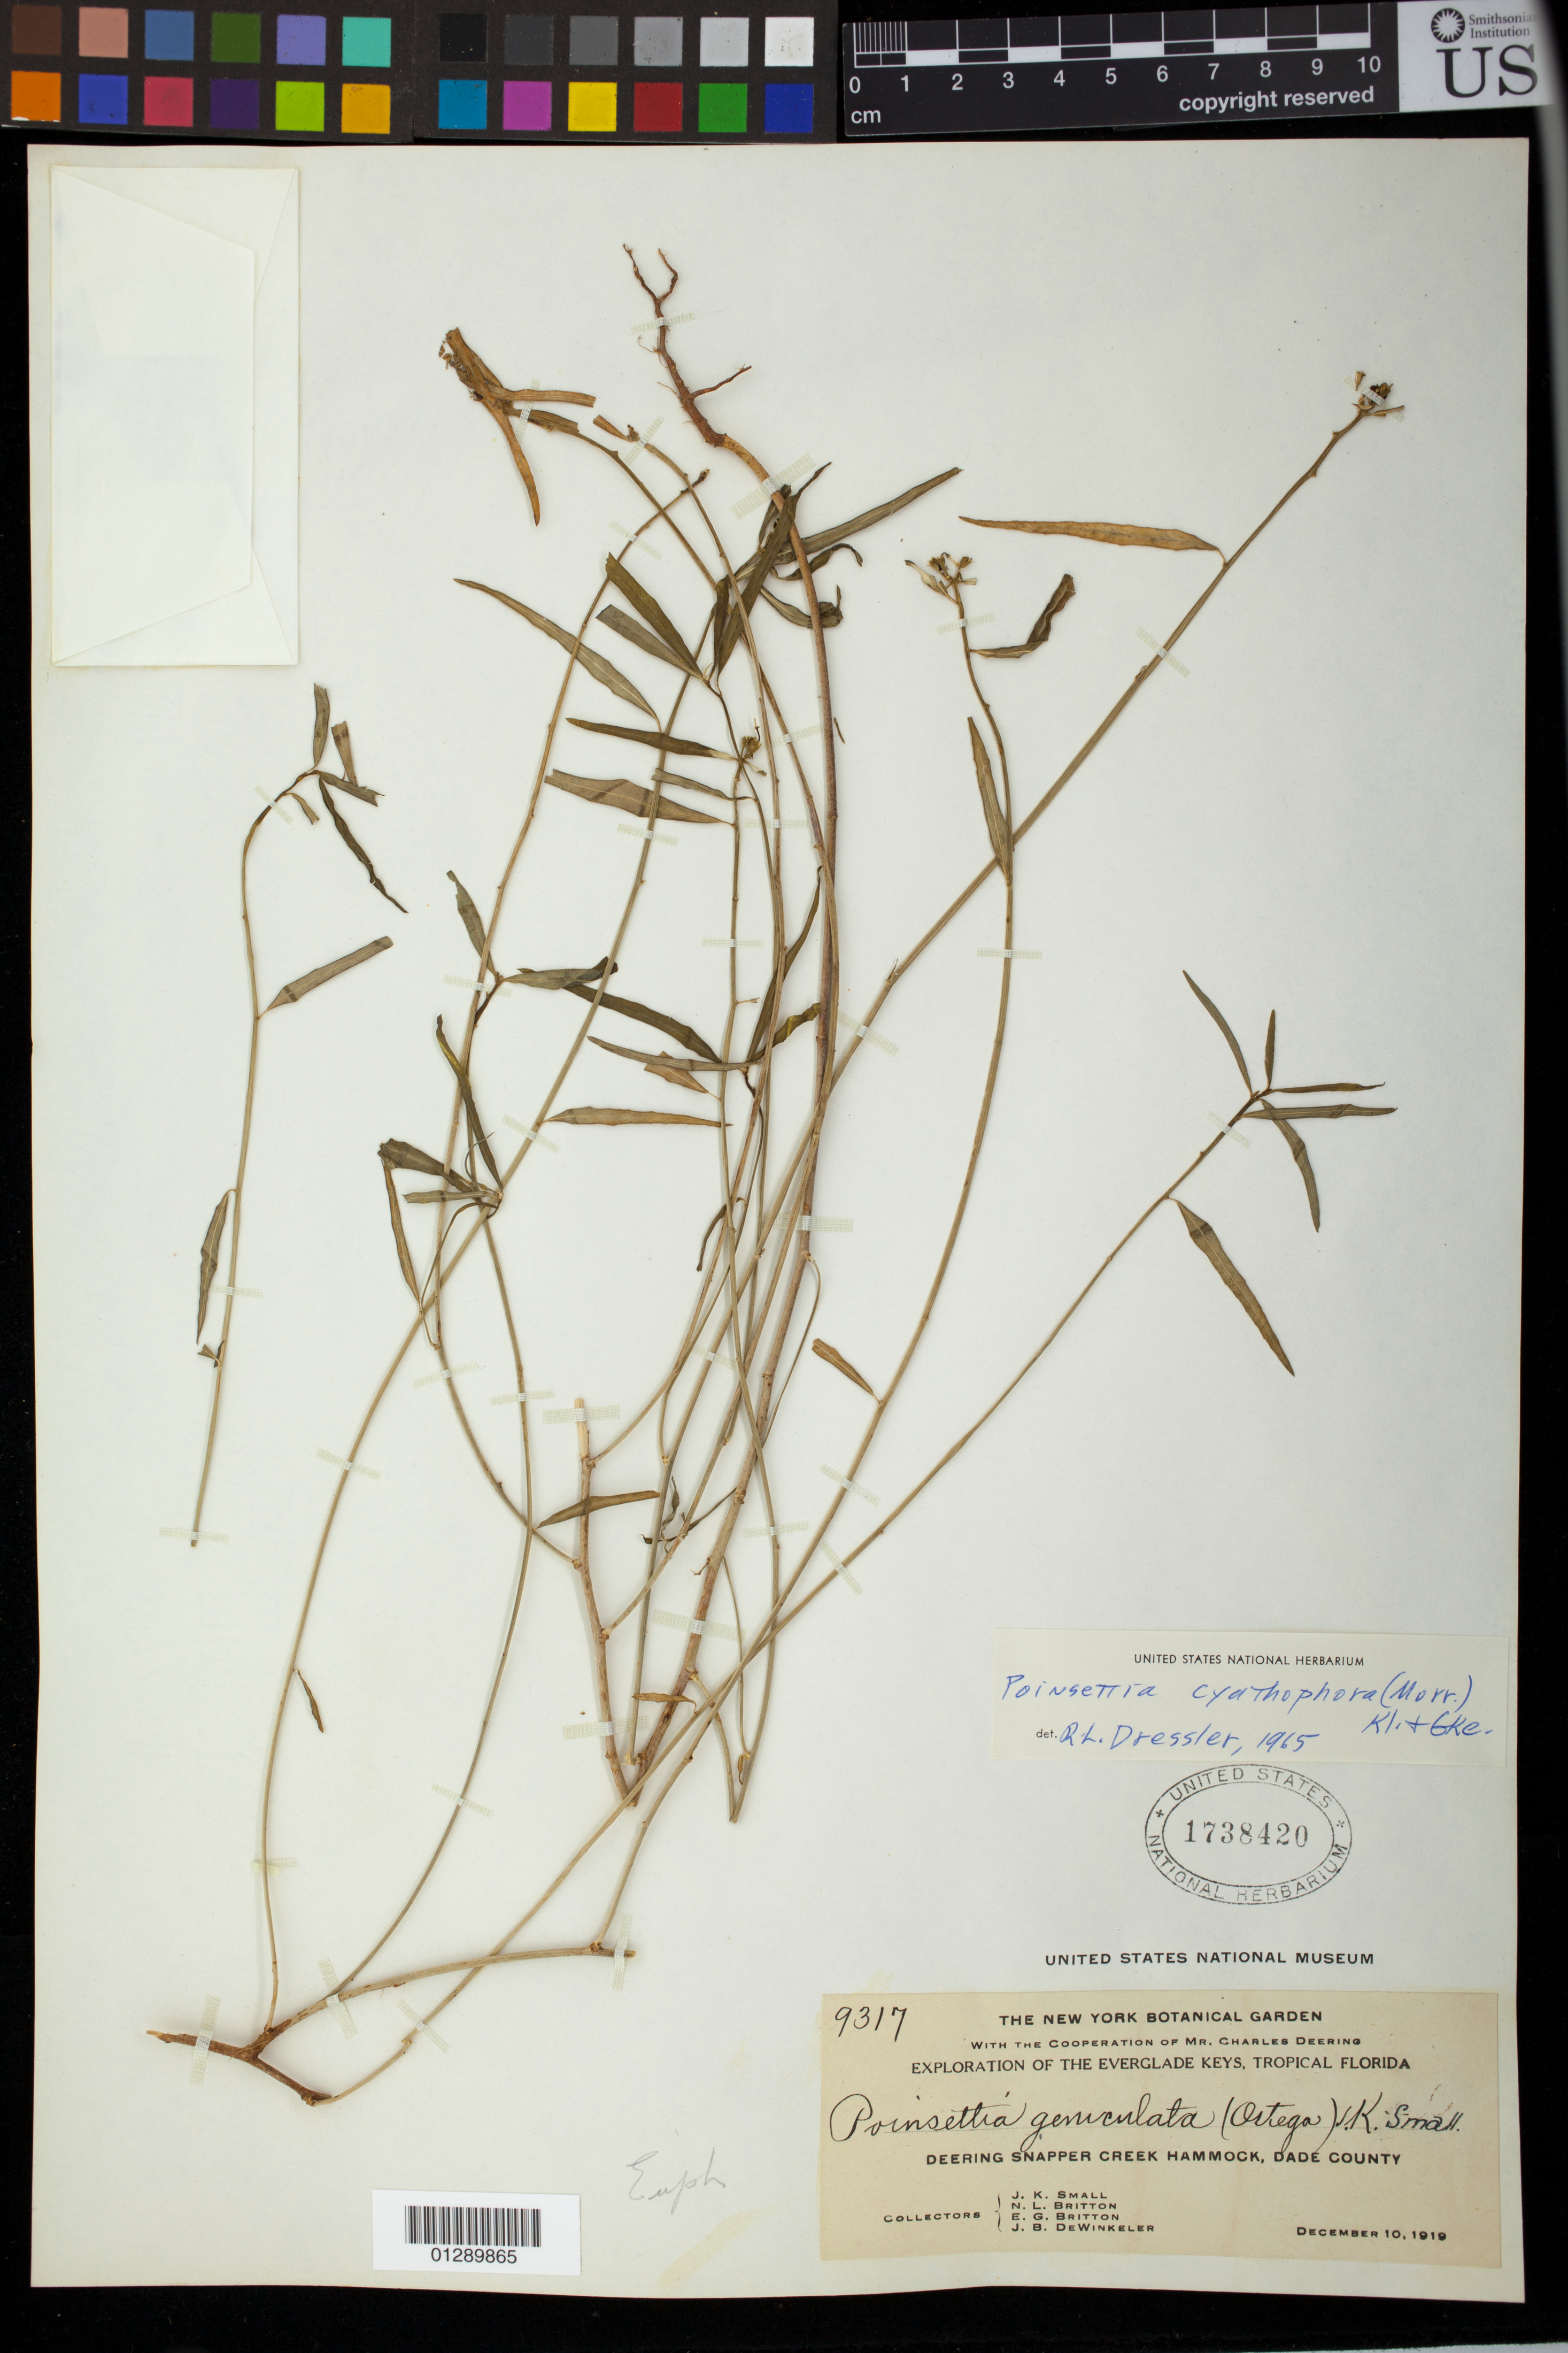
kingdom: Plantae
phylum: Tracheophyta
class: Magnoliopsida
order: Malpighiales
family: Euphorbiaceae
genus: Euphorbia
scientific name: Euphorbia heterophylla var. cyathophora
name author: (Murr.) Griseb.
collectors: J. K. Small, N. Britton, E. G. Britton & J. B. Dewinkeler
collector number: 9317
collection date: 1919-12-10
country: United States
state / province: Florida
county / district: Dade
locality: Deering Snapper Creek Hammock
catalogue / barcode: US 1738420